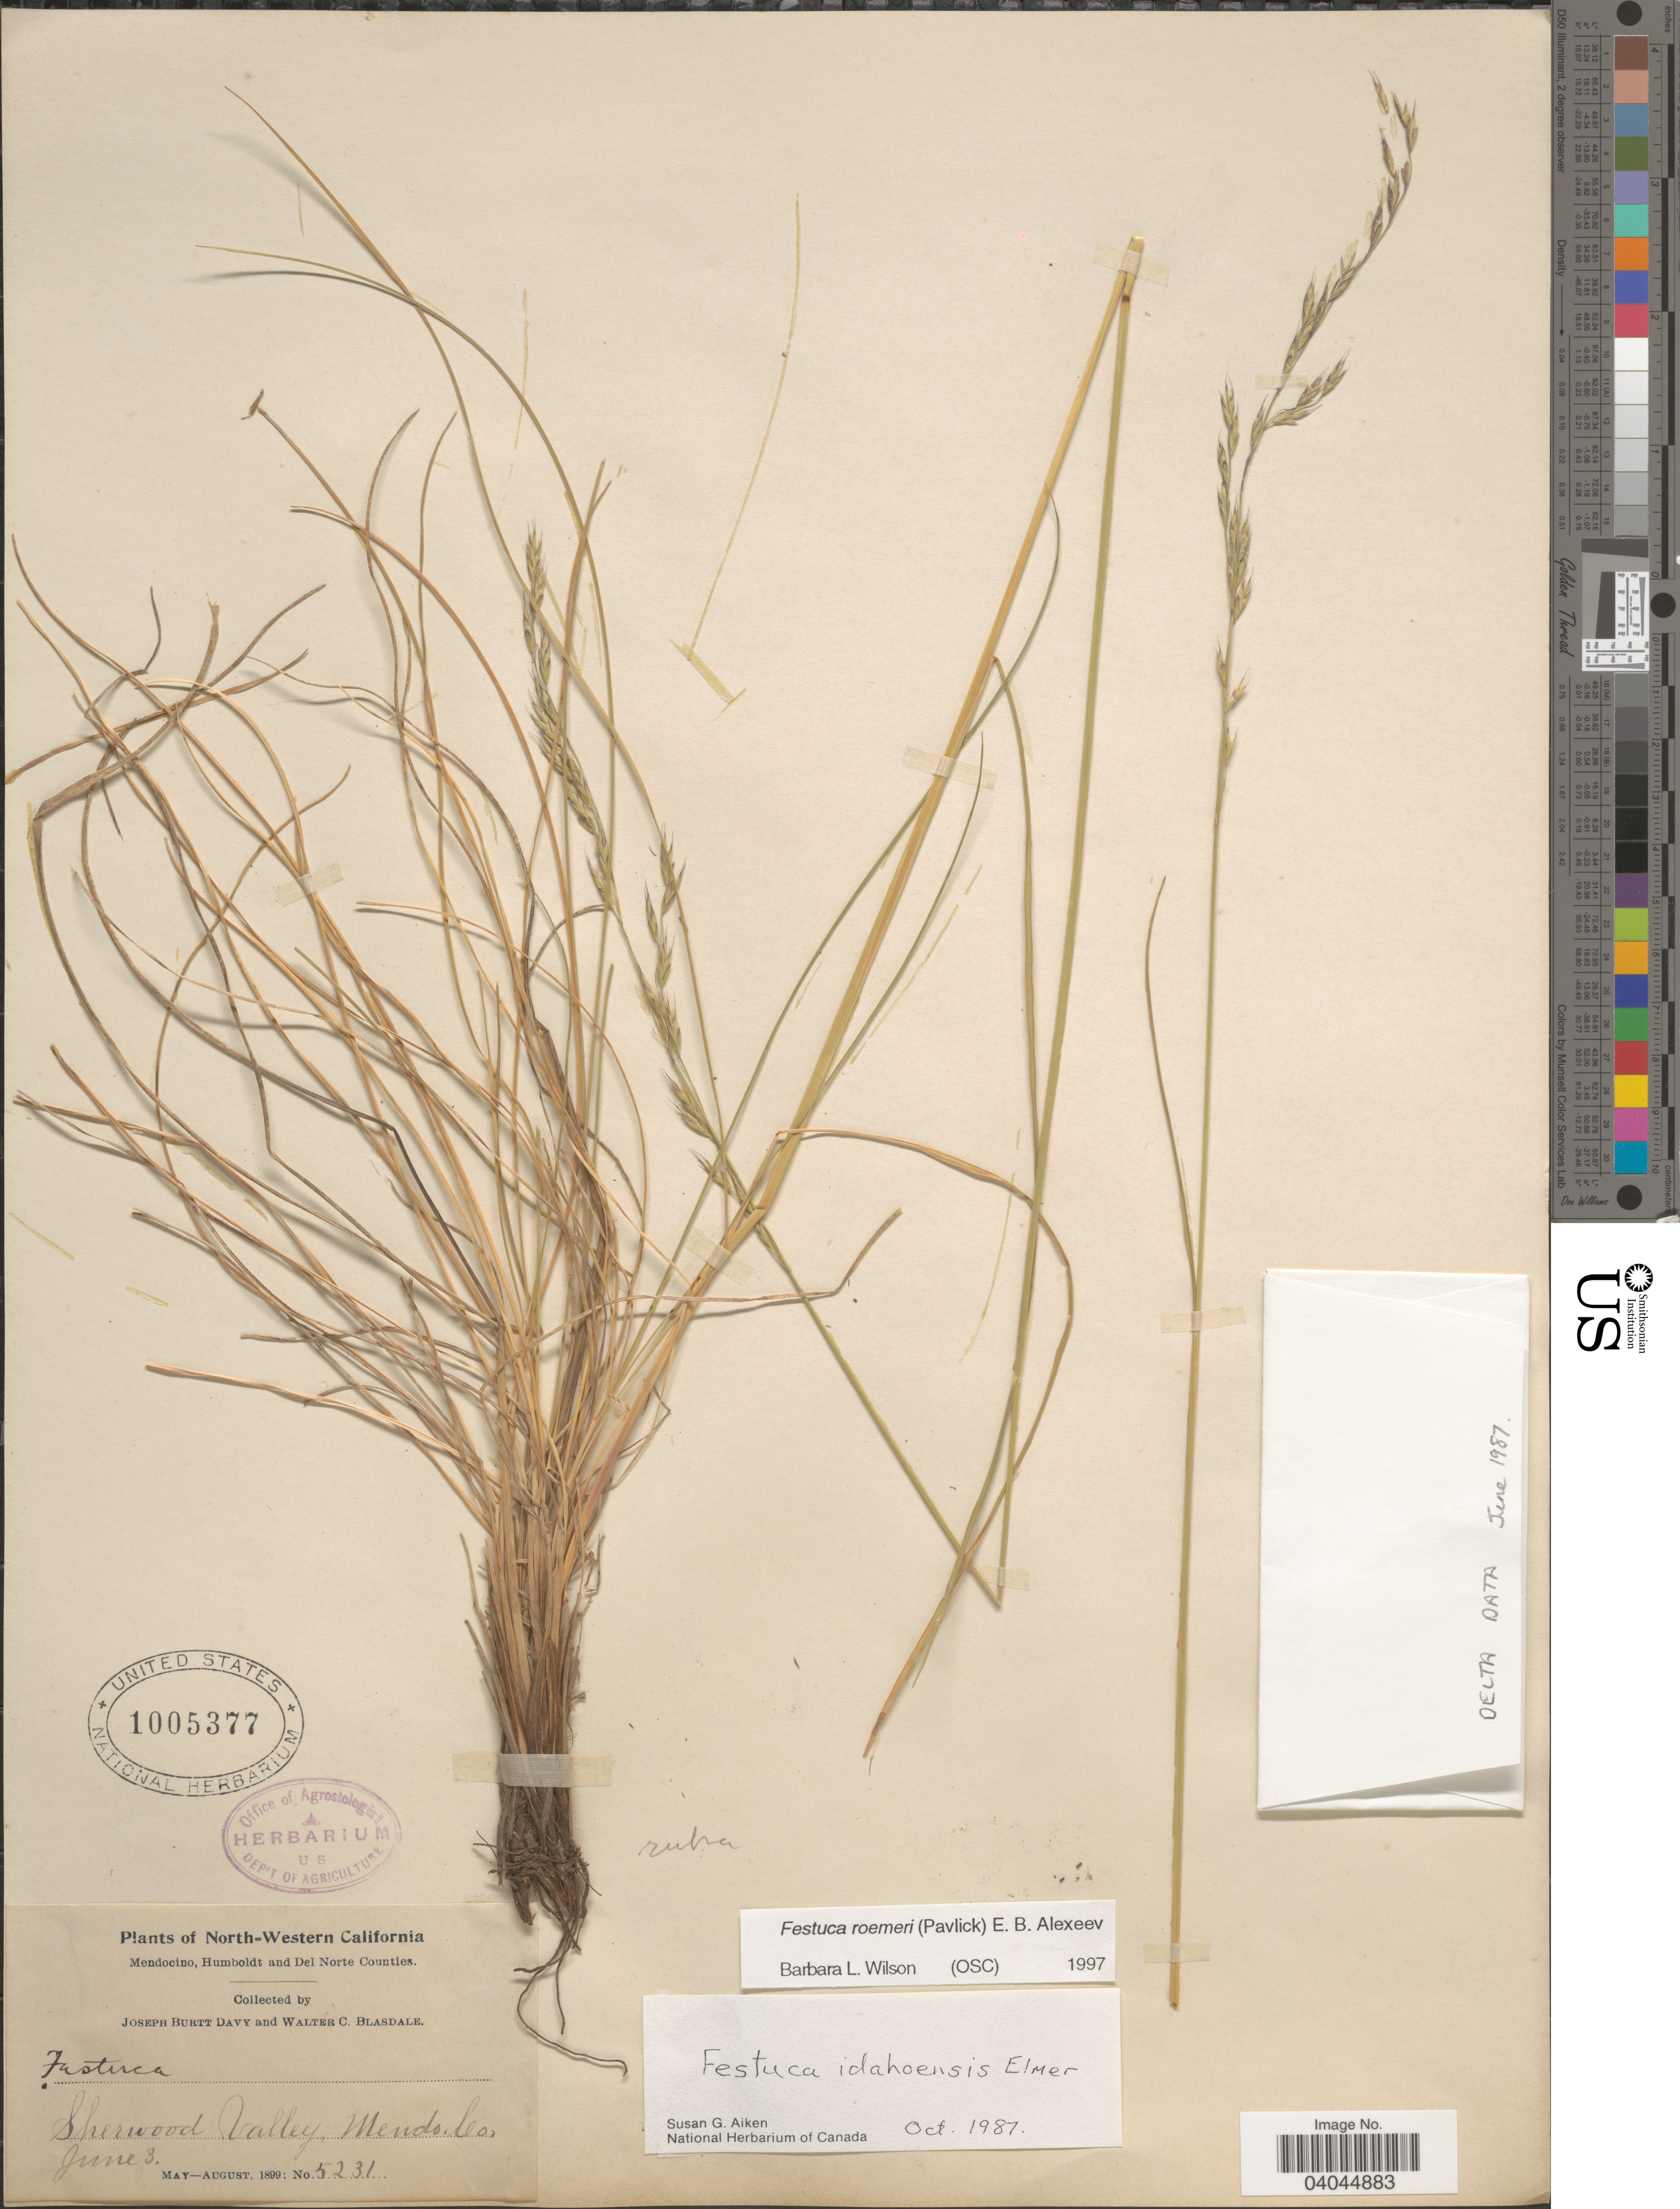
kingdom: Plantae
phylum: Tracheophyta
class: Liliopsida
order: Poales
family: Poaceae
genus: Festuca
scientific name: Festuca roemeri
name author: (Pavlick) E.B. Alexeev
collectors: J. Burtt Davy & W. Blasdale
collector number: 5231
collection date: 1899-06-03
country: United States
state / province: California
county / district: Mendocino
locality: North-Western California. Sherwood Valley, Mendocino Co.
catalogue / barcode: US 1005377